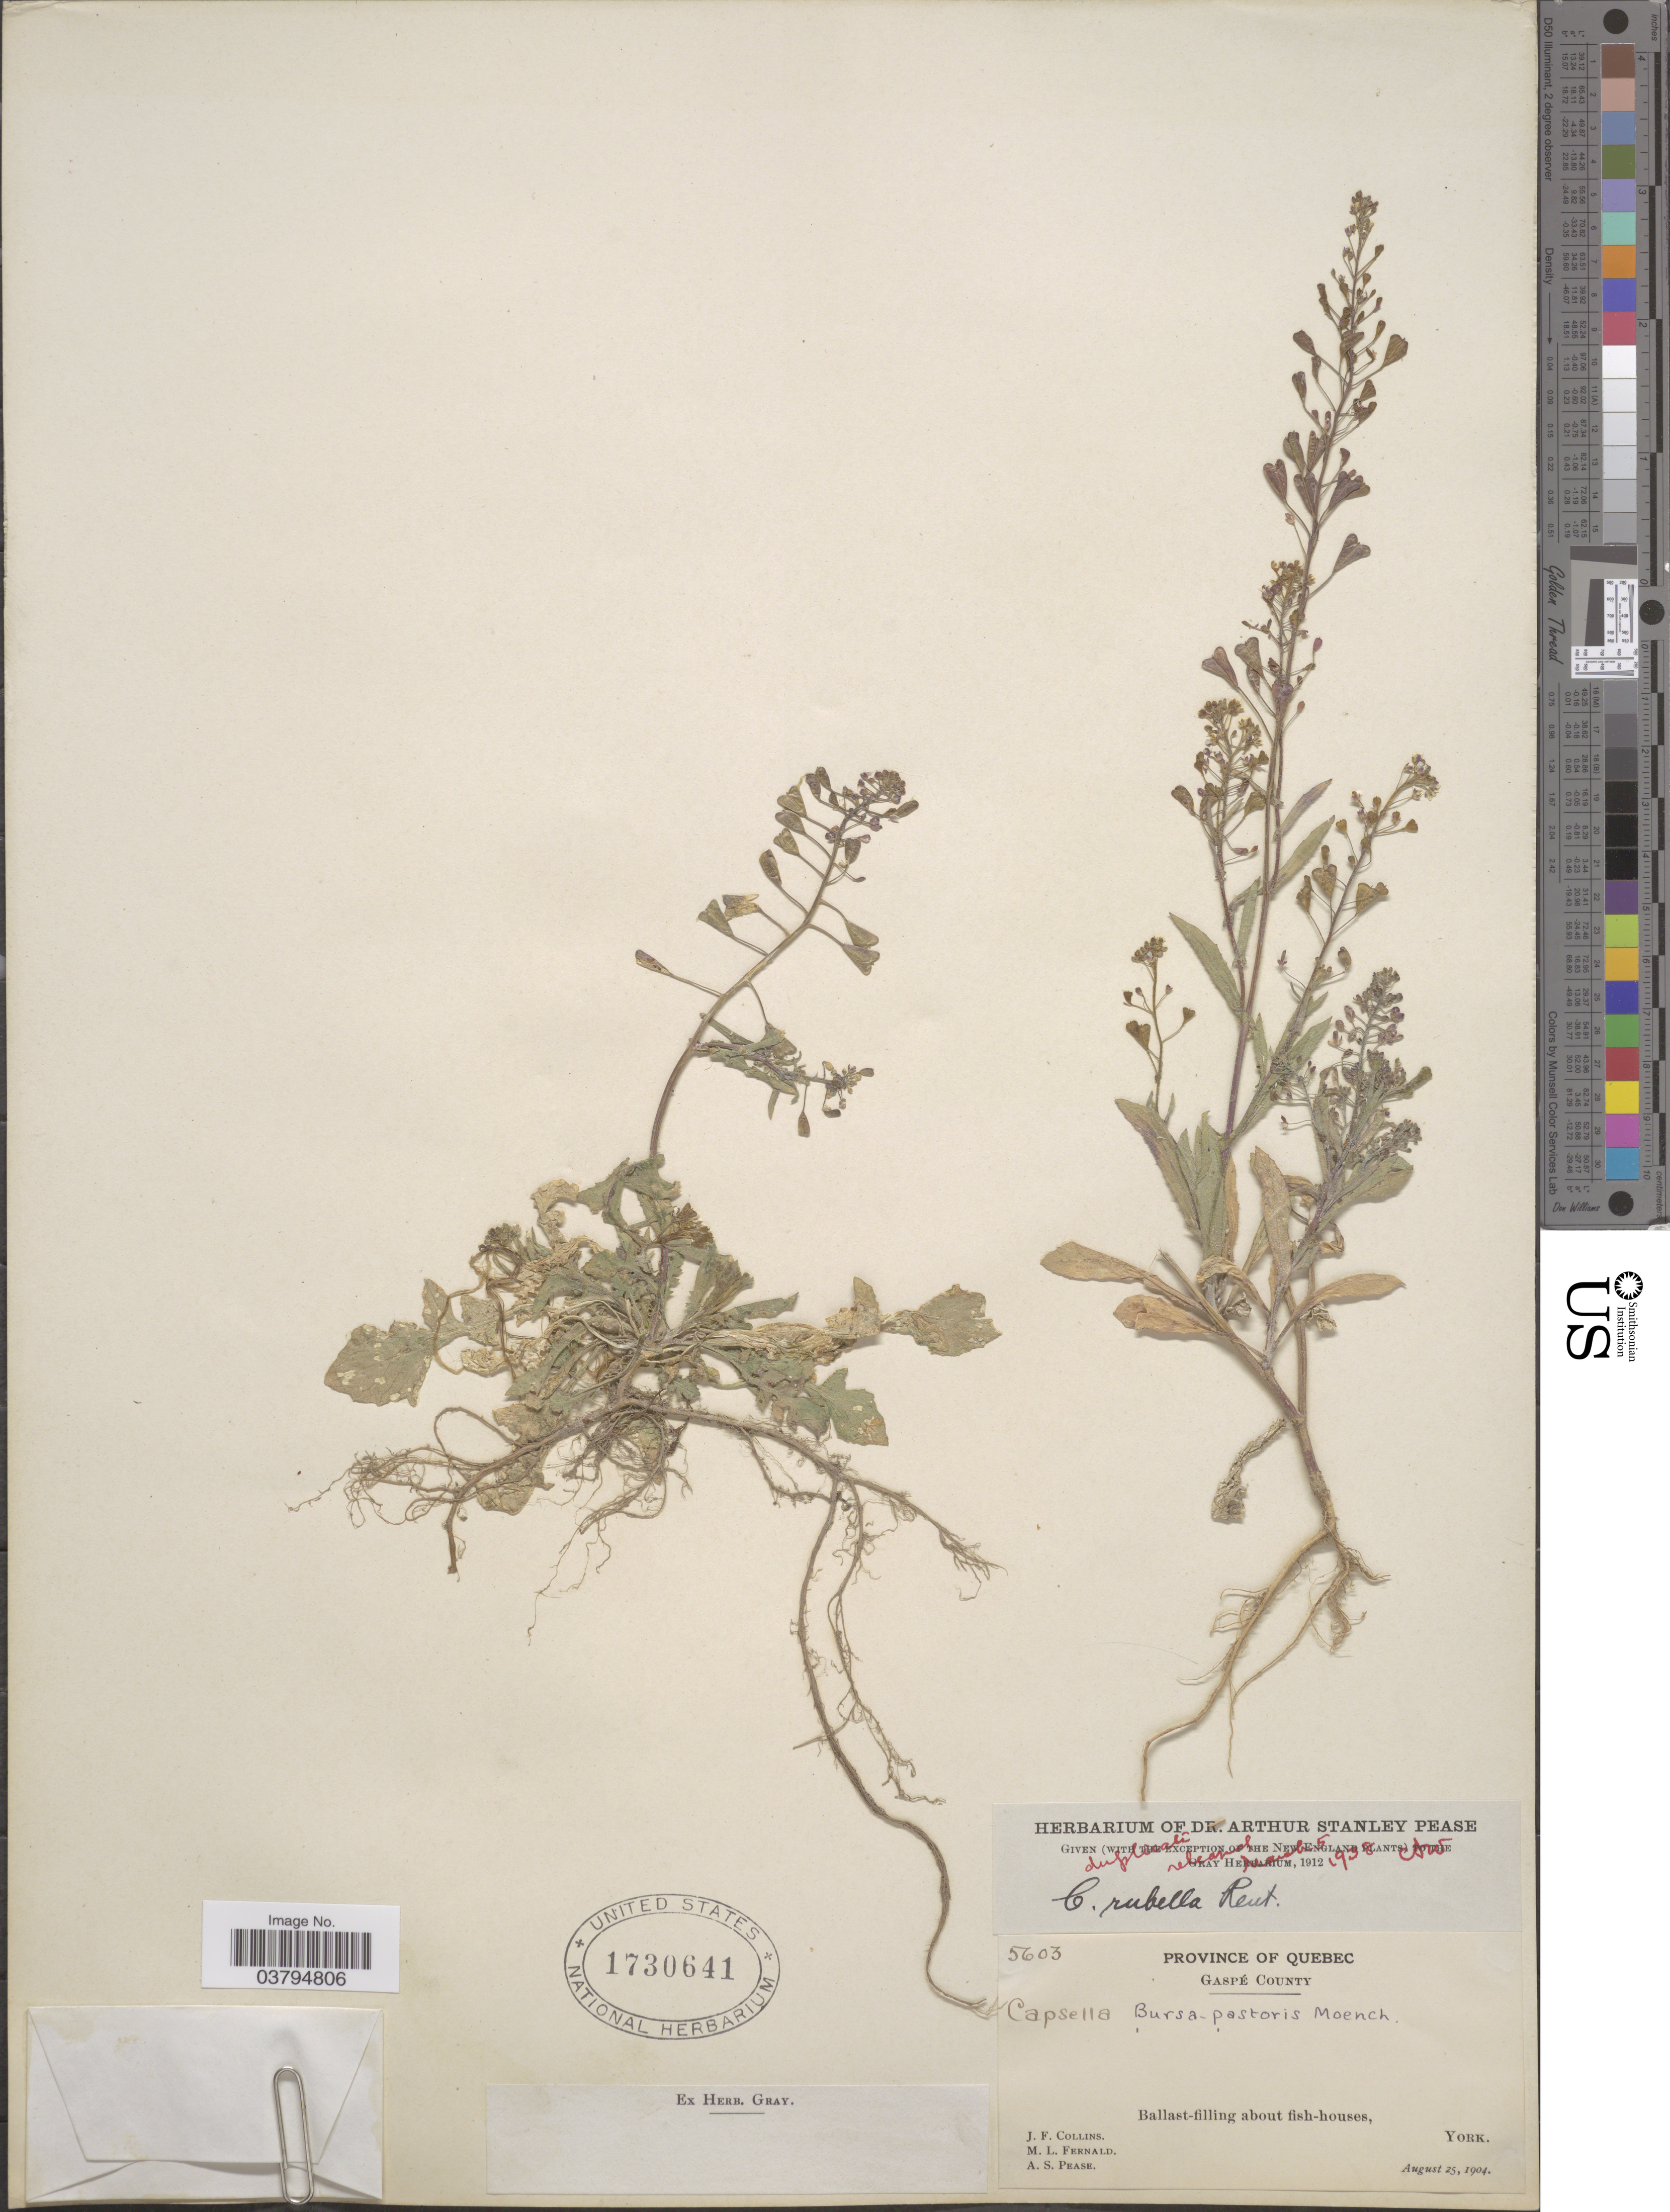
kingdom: Plantae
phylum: Tracheophyta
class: Magnoliopsida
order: Brassicales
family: Brassicaceae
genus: Capsella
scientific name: Capsella bursa-pastoris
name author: (L.) Medik.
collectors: J. Collins, M. L. Fernald & A. S. Pease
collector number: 5603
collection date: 1904-08-25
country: Canada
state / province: Quebec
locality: Gaspé County. Ballast-filling about fish-houses, York.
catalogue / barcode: US 1730641